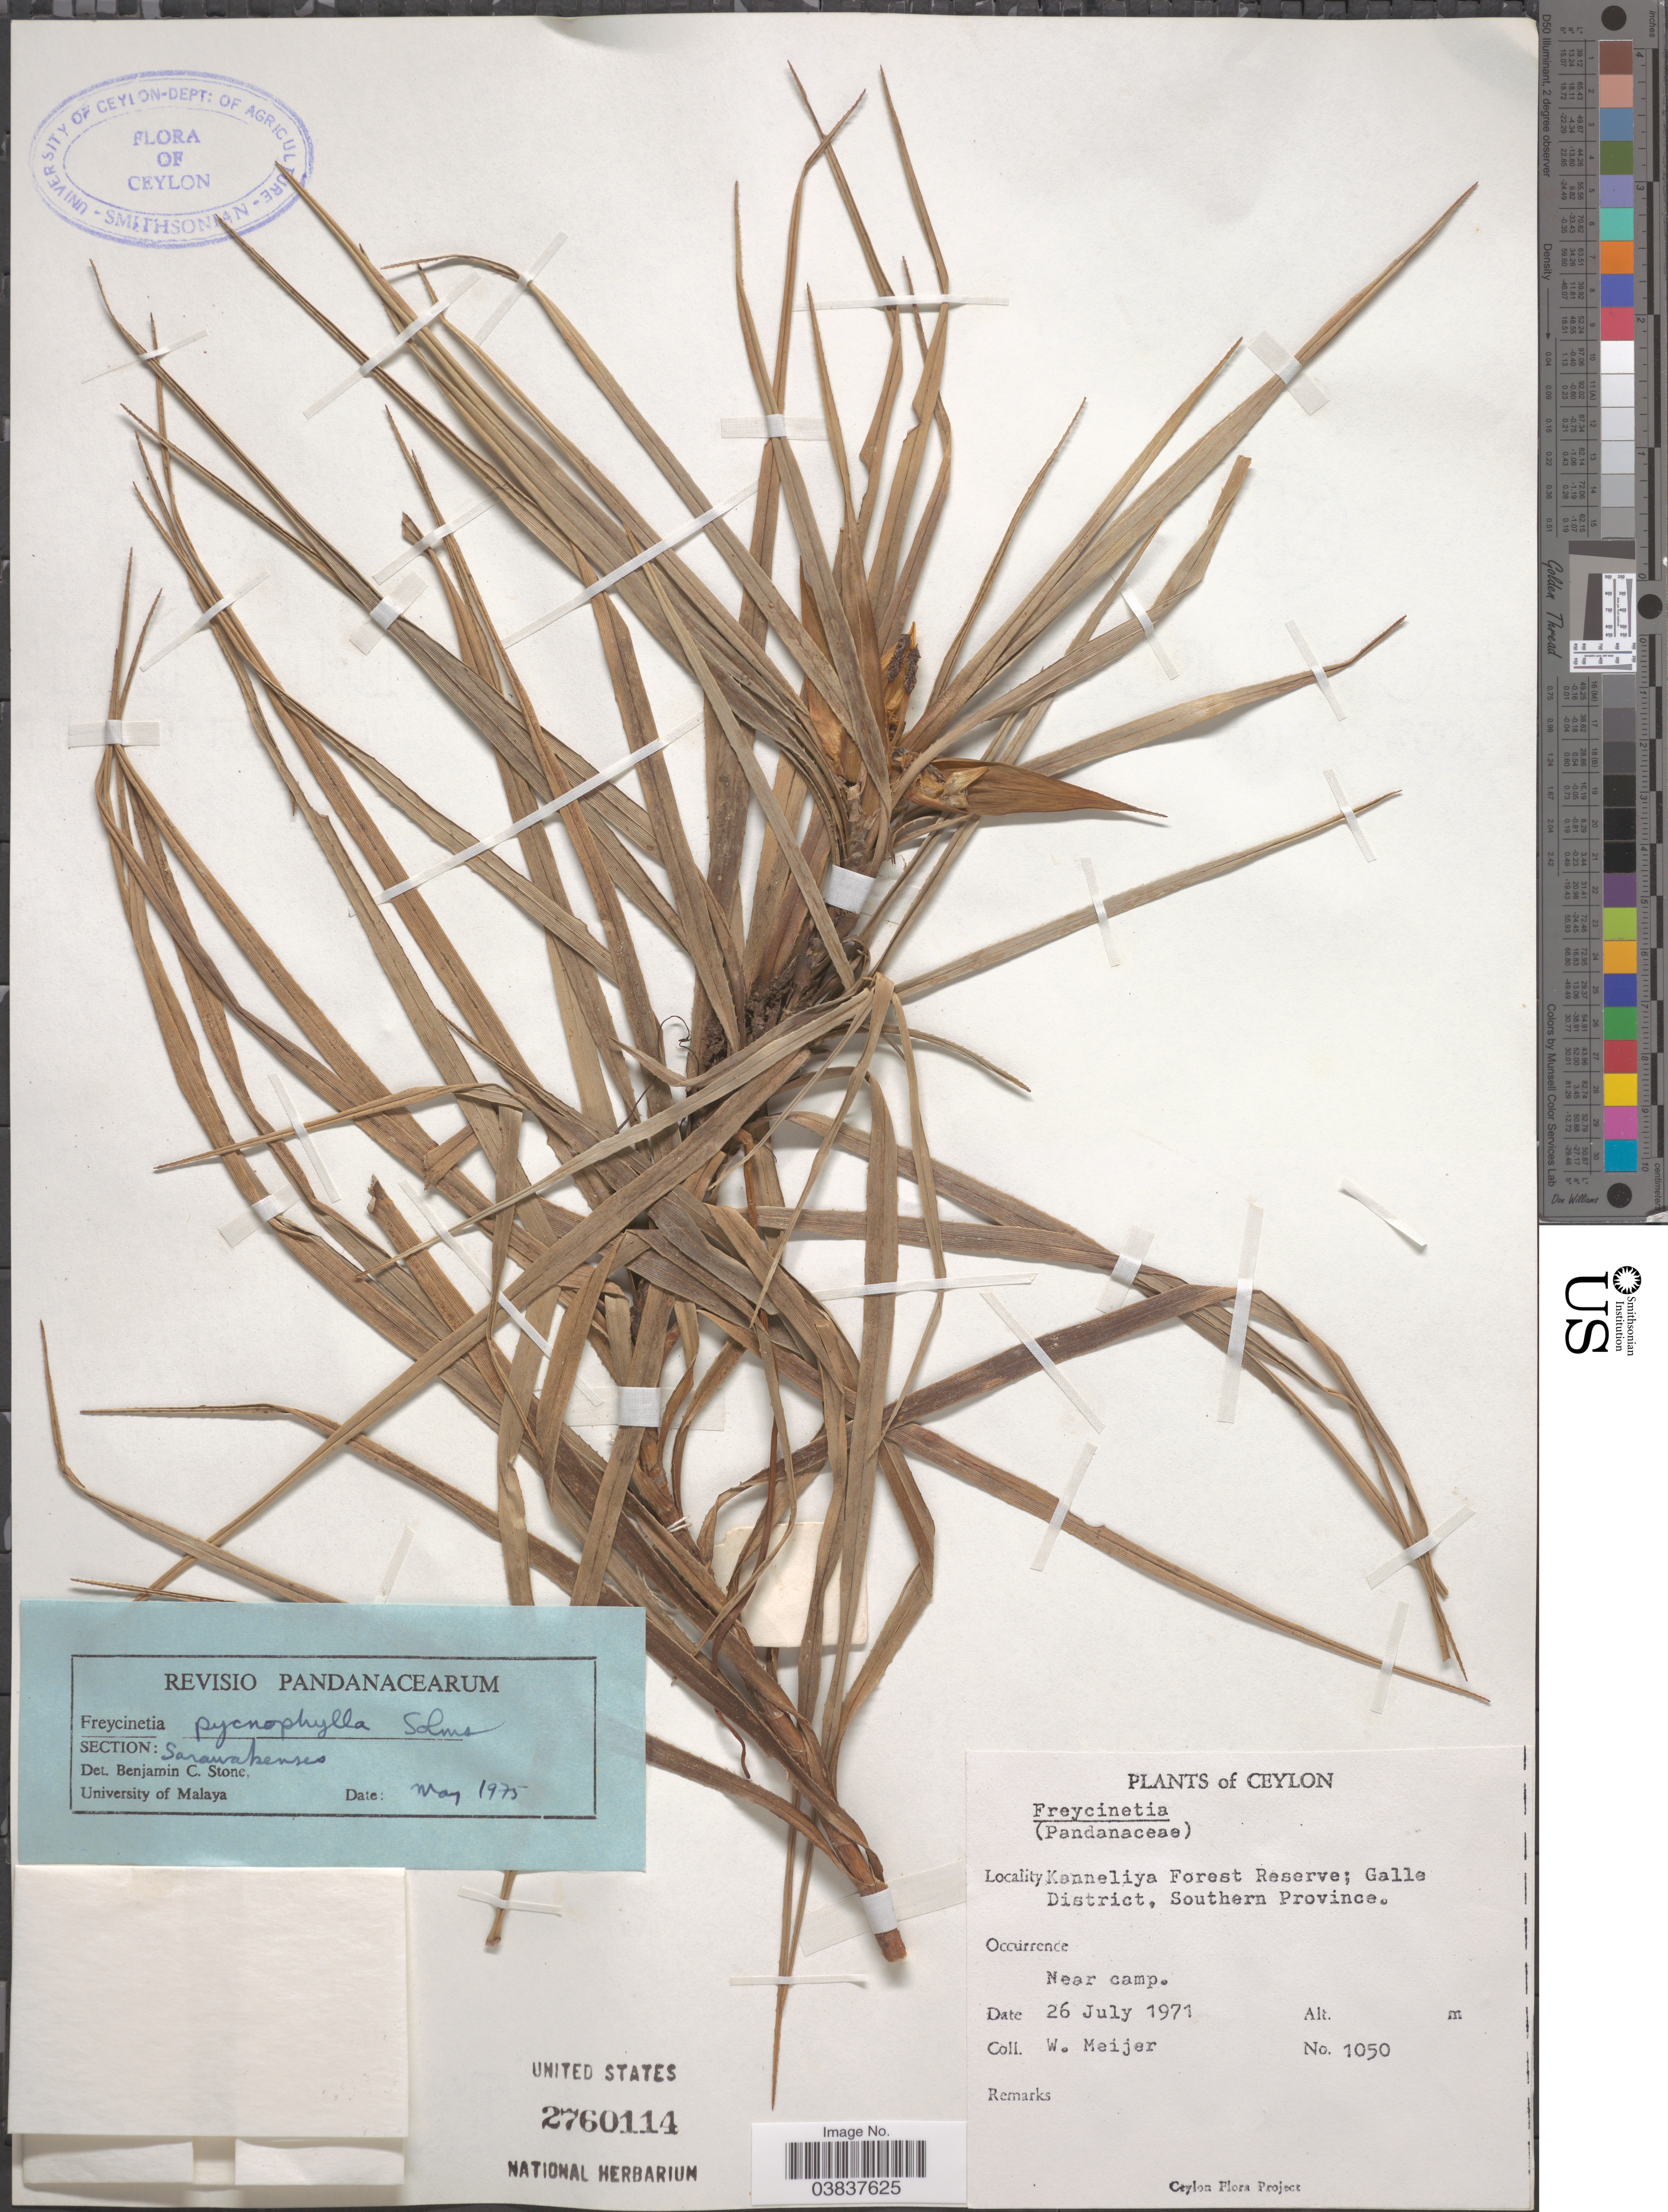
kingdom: Plantae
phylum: Tracheophyta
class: Liliopsida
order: Pandanales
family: Pandanaceae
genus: Freycinetia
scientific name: Freycinetia pycnocephala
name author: Solms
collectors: W. Meijer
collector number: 1050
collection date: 1971-07-26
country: Sri Lanka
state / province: Southern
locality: Ceylon. Kanneliya Forest Reserve; Galle District. Near camp.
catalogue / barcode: US 2760114